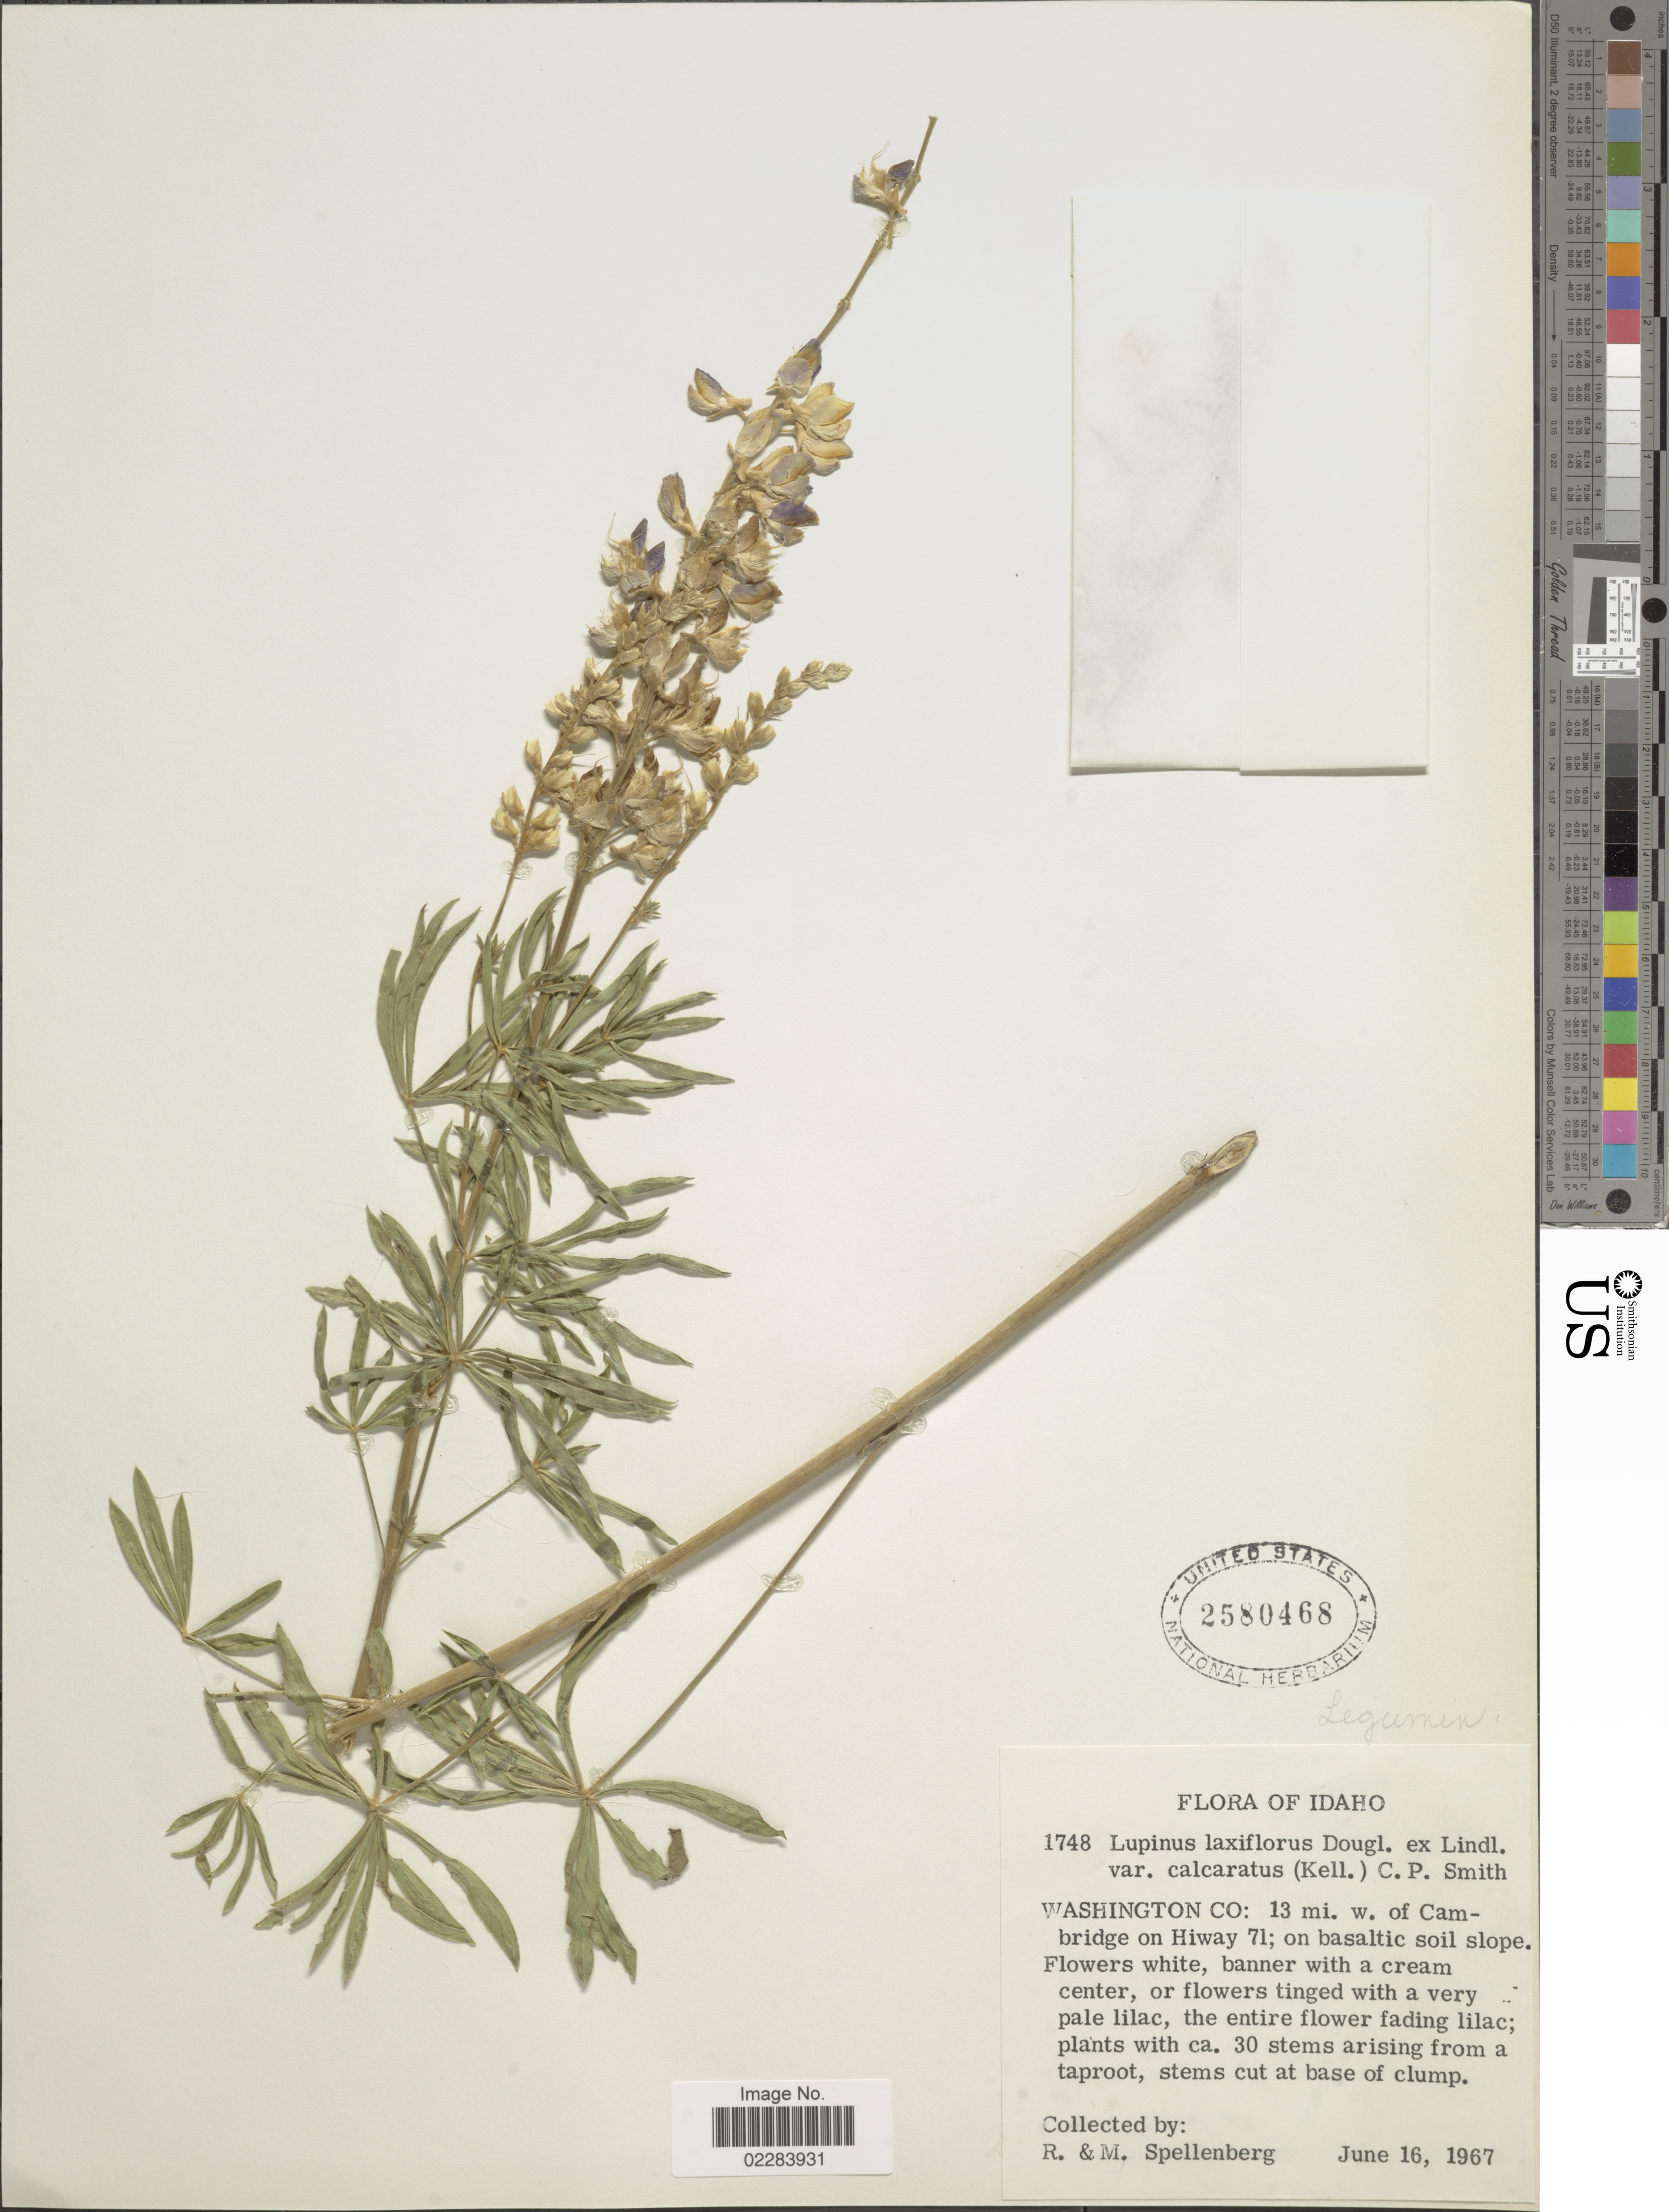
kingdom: Plantae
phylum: Tracheophyta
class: Magnoliopsida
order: Fabales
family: Fabaceae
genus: Lupinus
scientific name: Lupinus arbustus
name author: Lindl.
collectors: R. Spellenberg & Spellenberg, M.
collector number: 1748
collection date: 1967-06-16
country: United States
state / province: Idaho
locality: Wshington Co.: 13 mi. w. of Cambridge on Hiway 71; on basltic soil slope.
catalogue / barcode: US 2580468